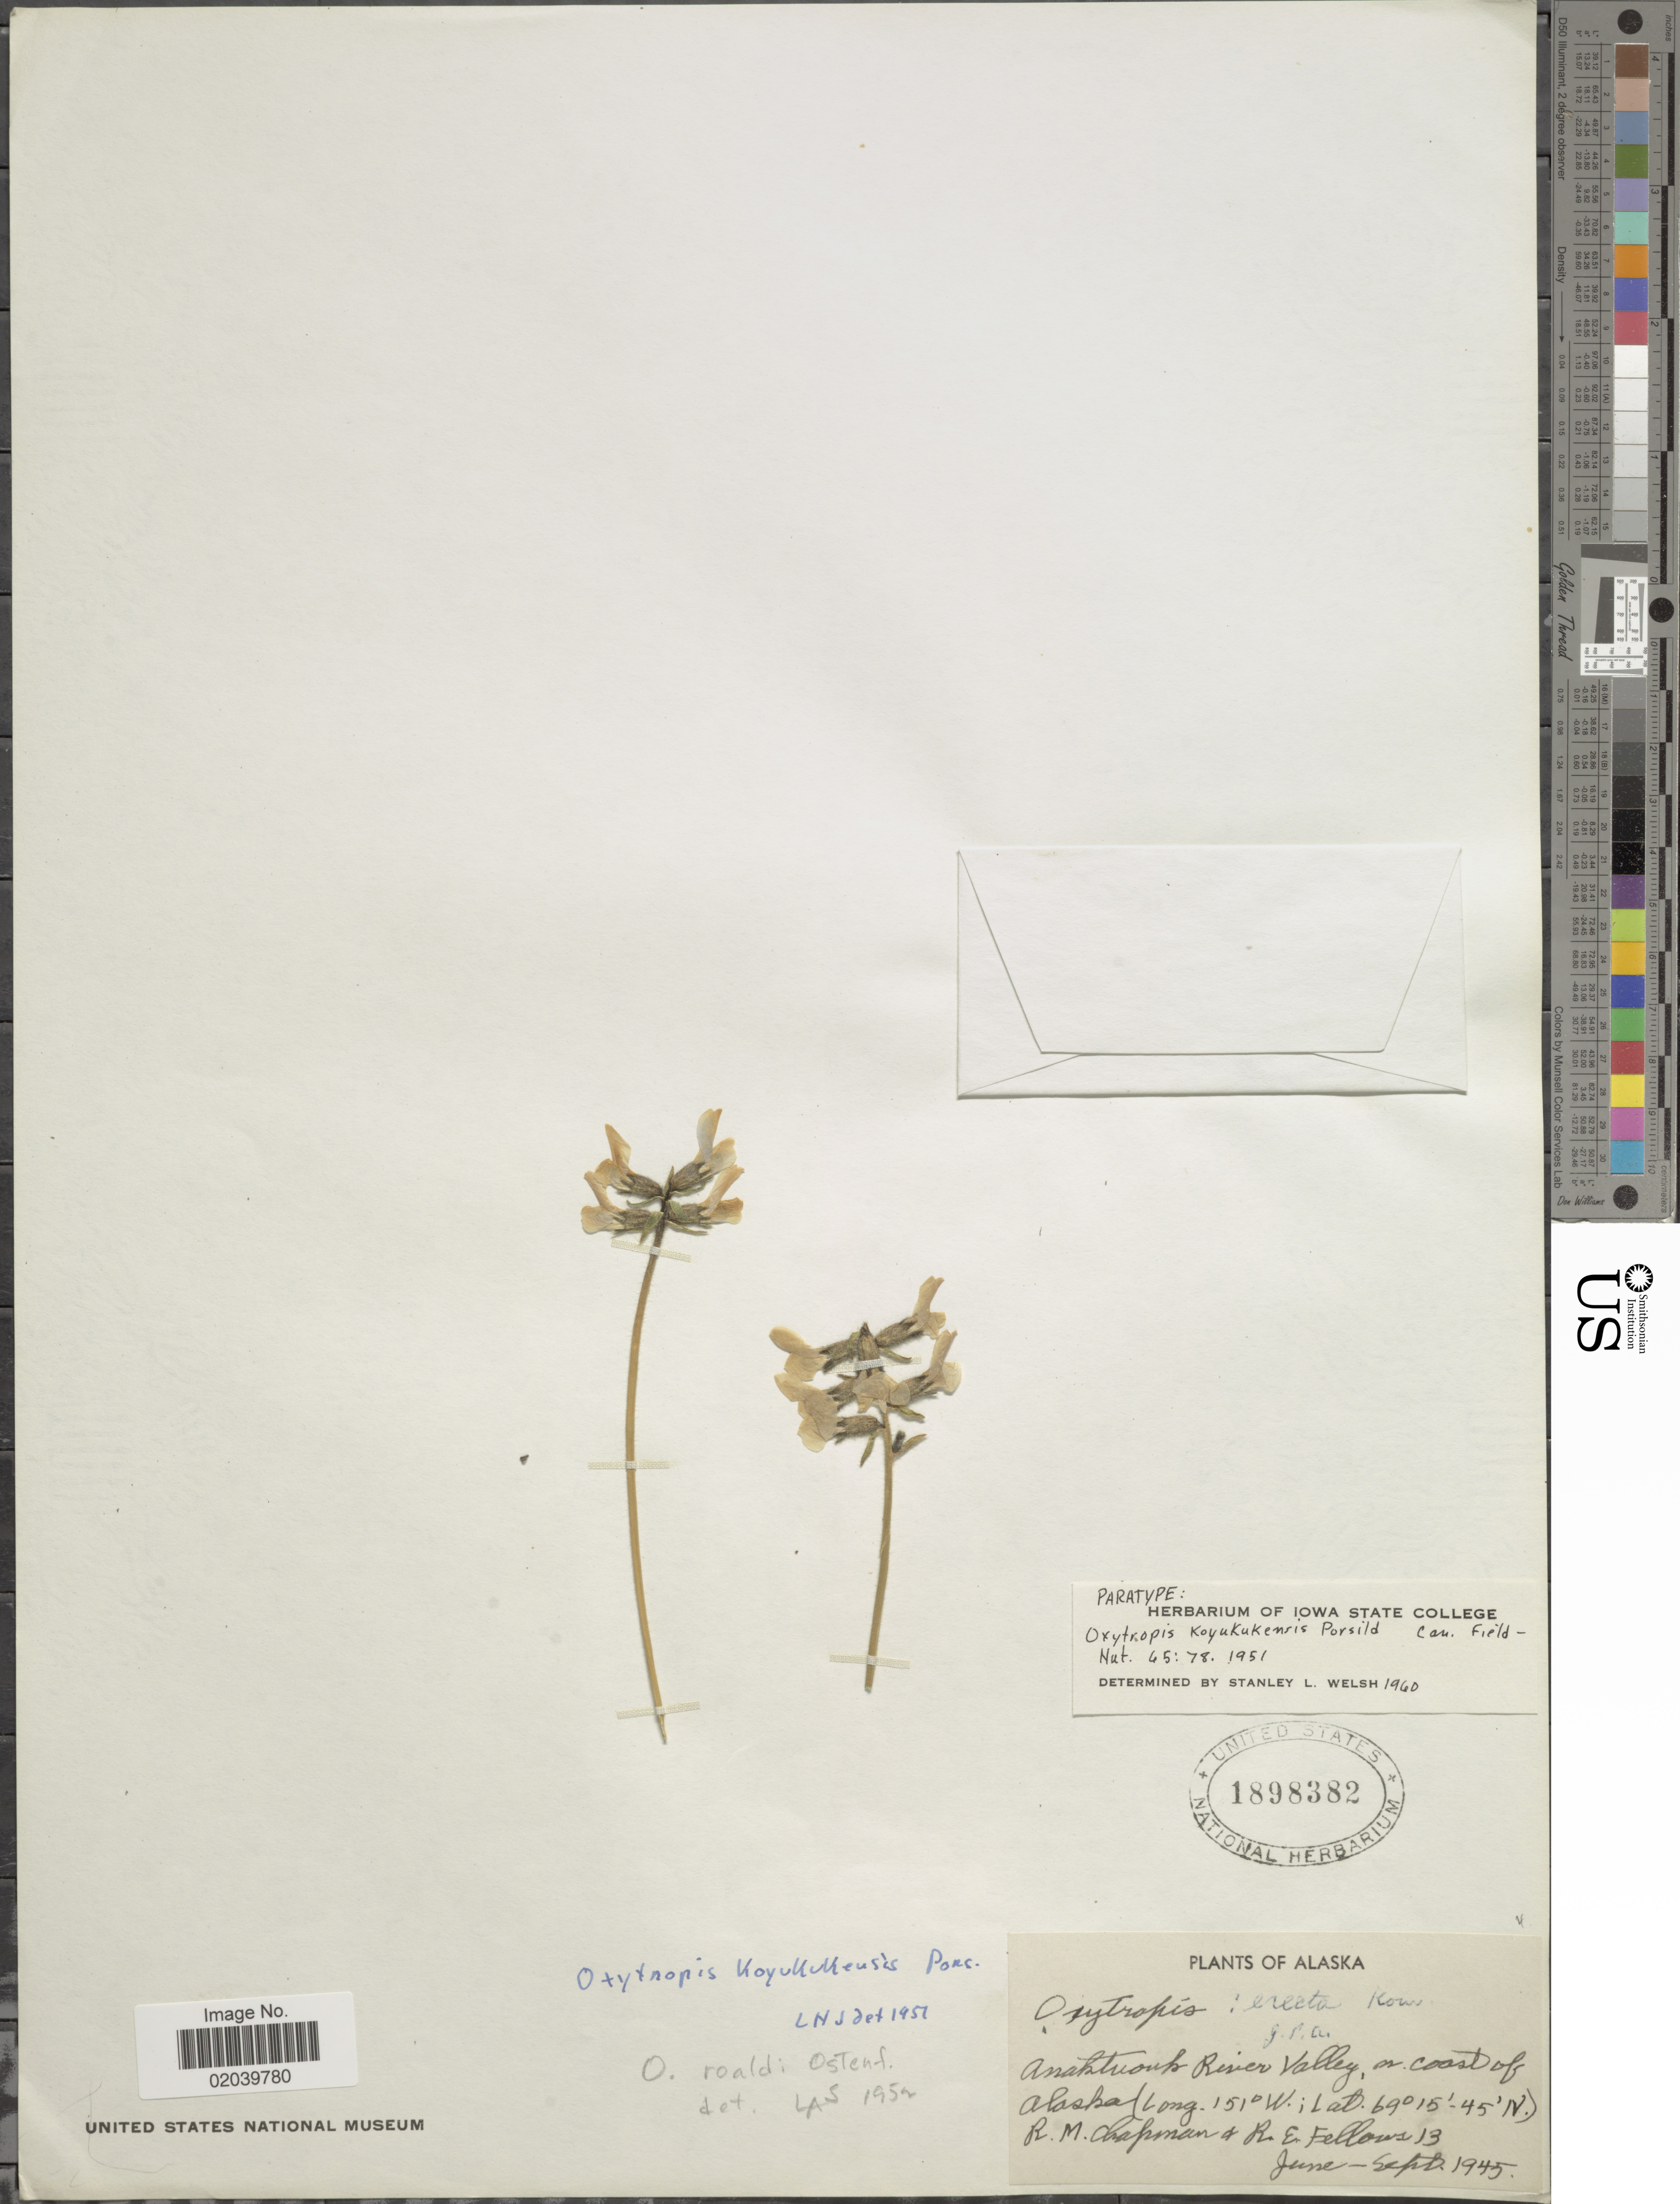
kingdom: Plantae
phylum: Tracheophyta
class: Magnoliopsida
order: Fabales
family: Fabaceae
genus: Oxytropis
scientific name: Oxytropis koyukukensis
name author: A.E. Porsild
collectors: R. M. Chapman & R. Fellows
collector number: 13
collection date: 1945-06/1945-09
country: United States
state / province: Alaska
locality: Anaktuouk River Valley, N. coast of Alaska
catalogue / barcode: US 1898382